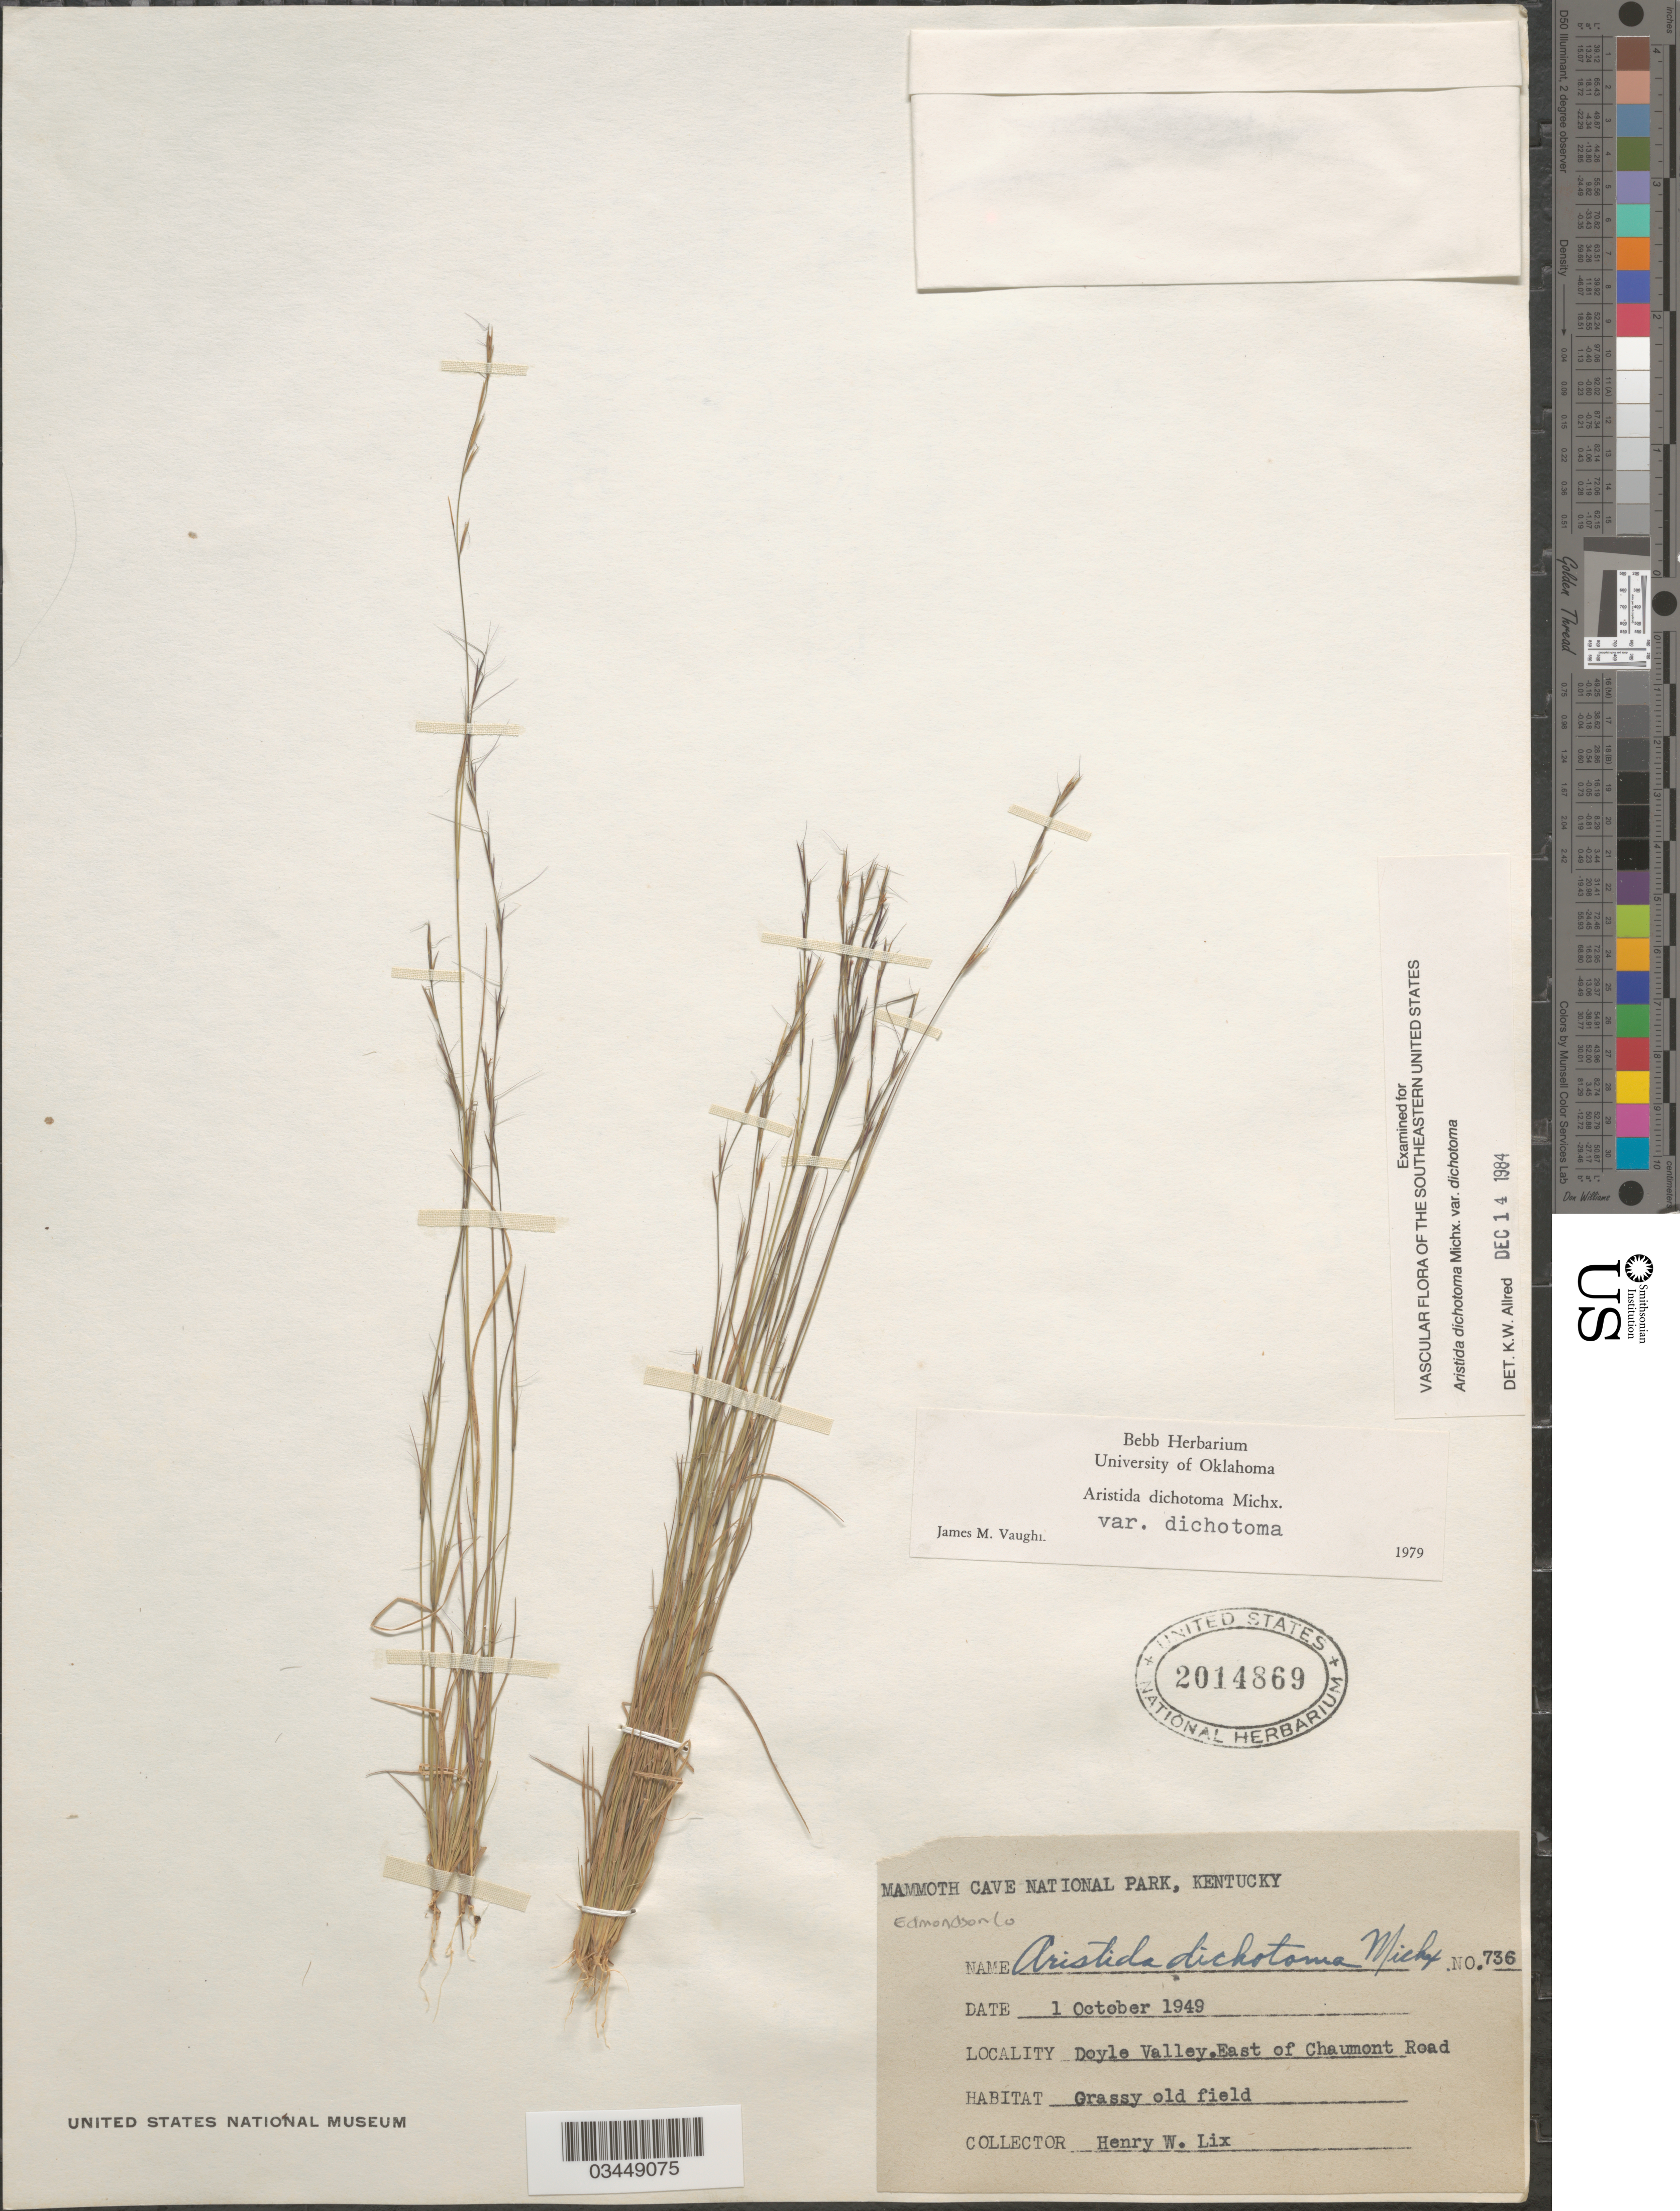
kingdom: Plantae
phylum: Tracheophyta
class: Liliopsida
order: Poales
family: Poaceae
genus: Aristida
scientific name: Aristida dichotoma var. dichotoma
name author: Michx.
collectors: H. W. Lix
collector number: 736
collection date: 1949-10-01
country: United States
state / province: Kentucky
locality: Mammoth Cave National Park. Doyle Valley. East of Chaumont Road. Edmondson Co.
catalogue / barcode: US 2014869